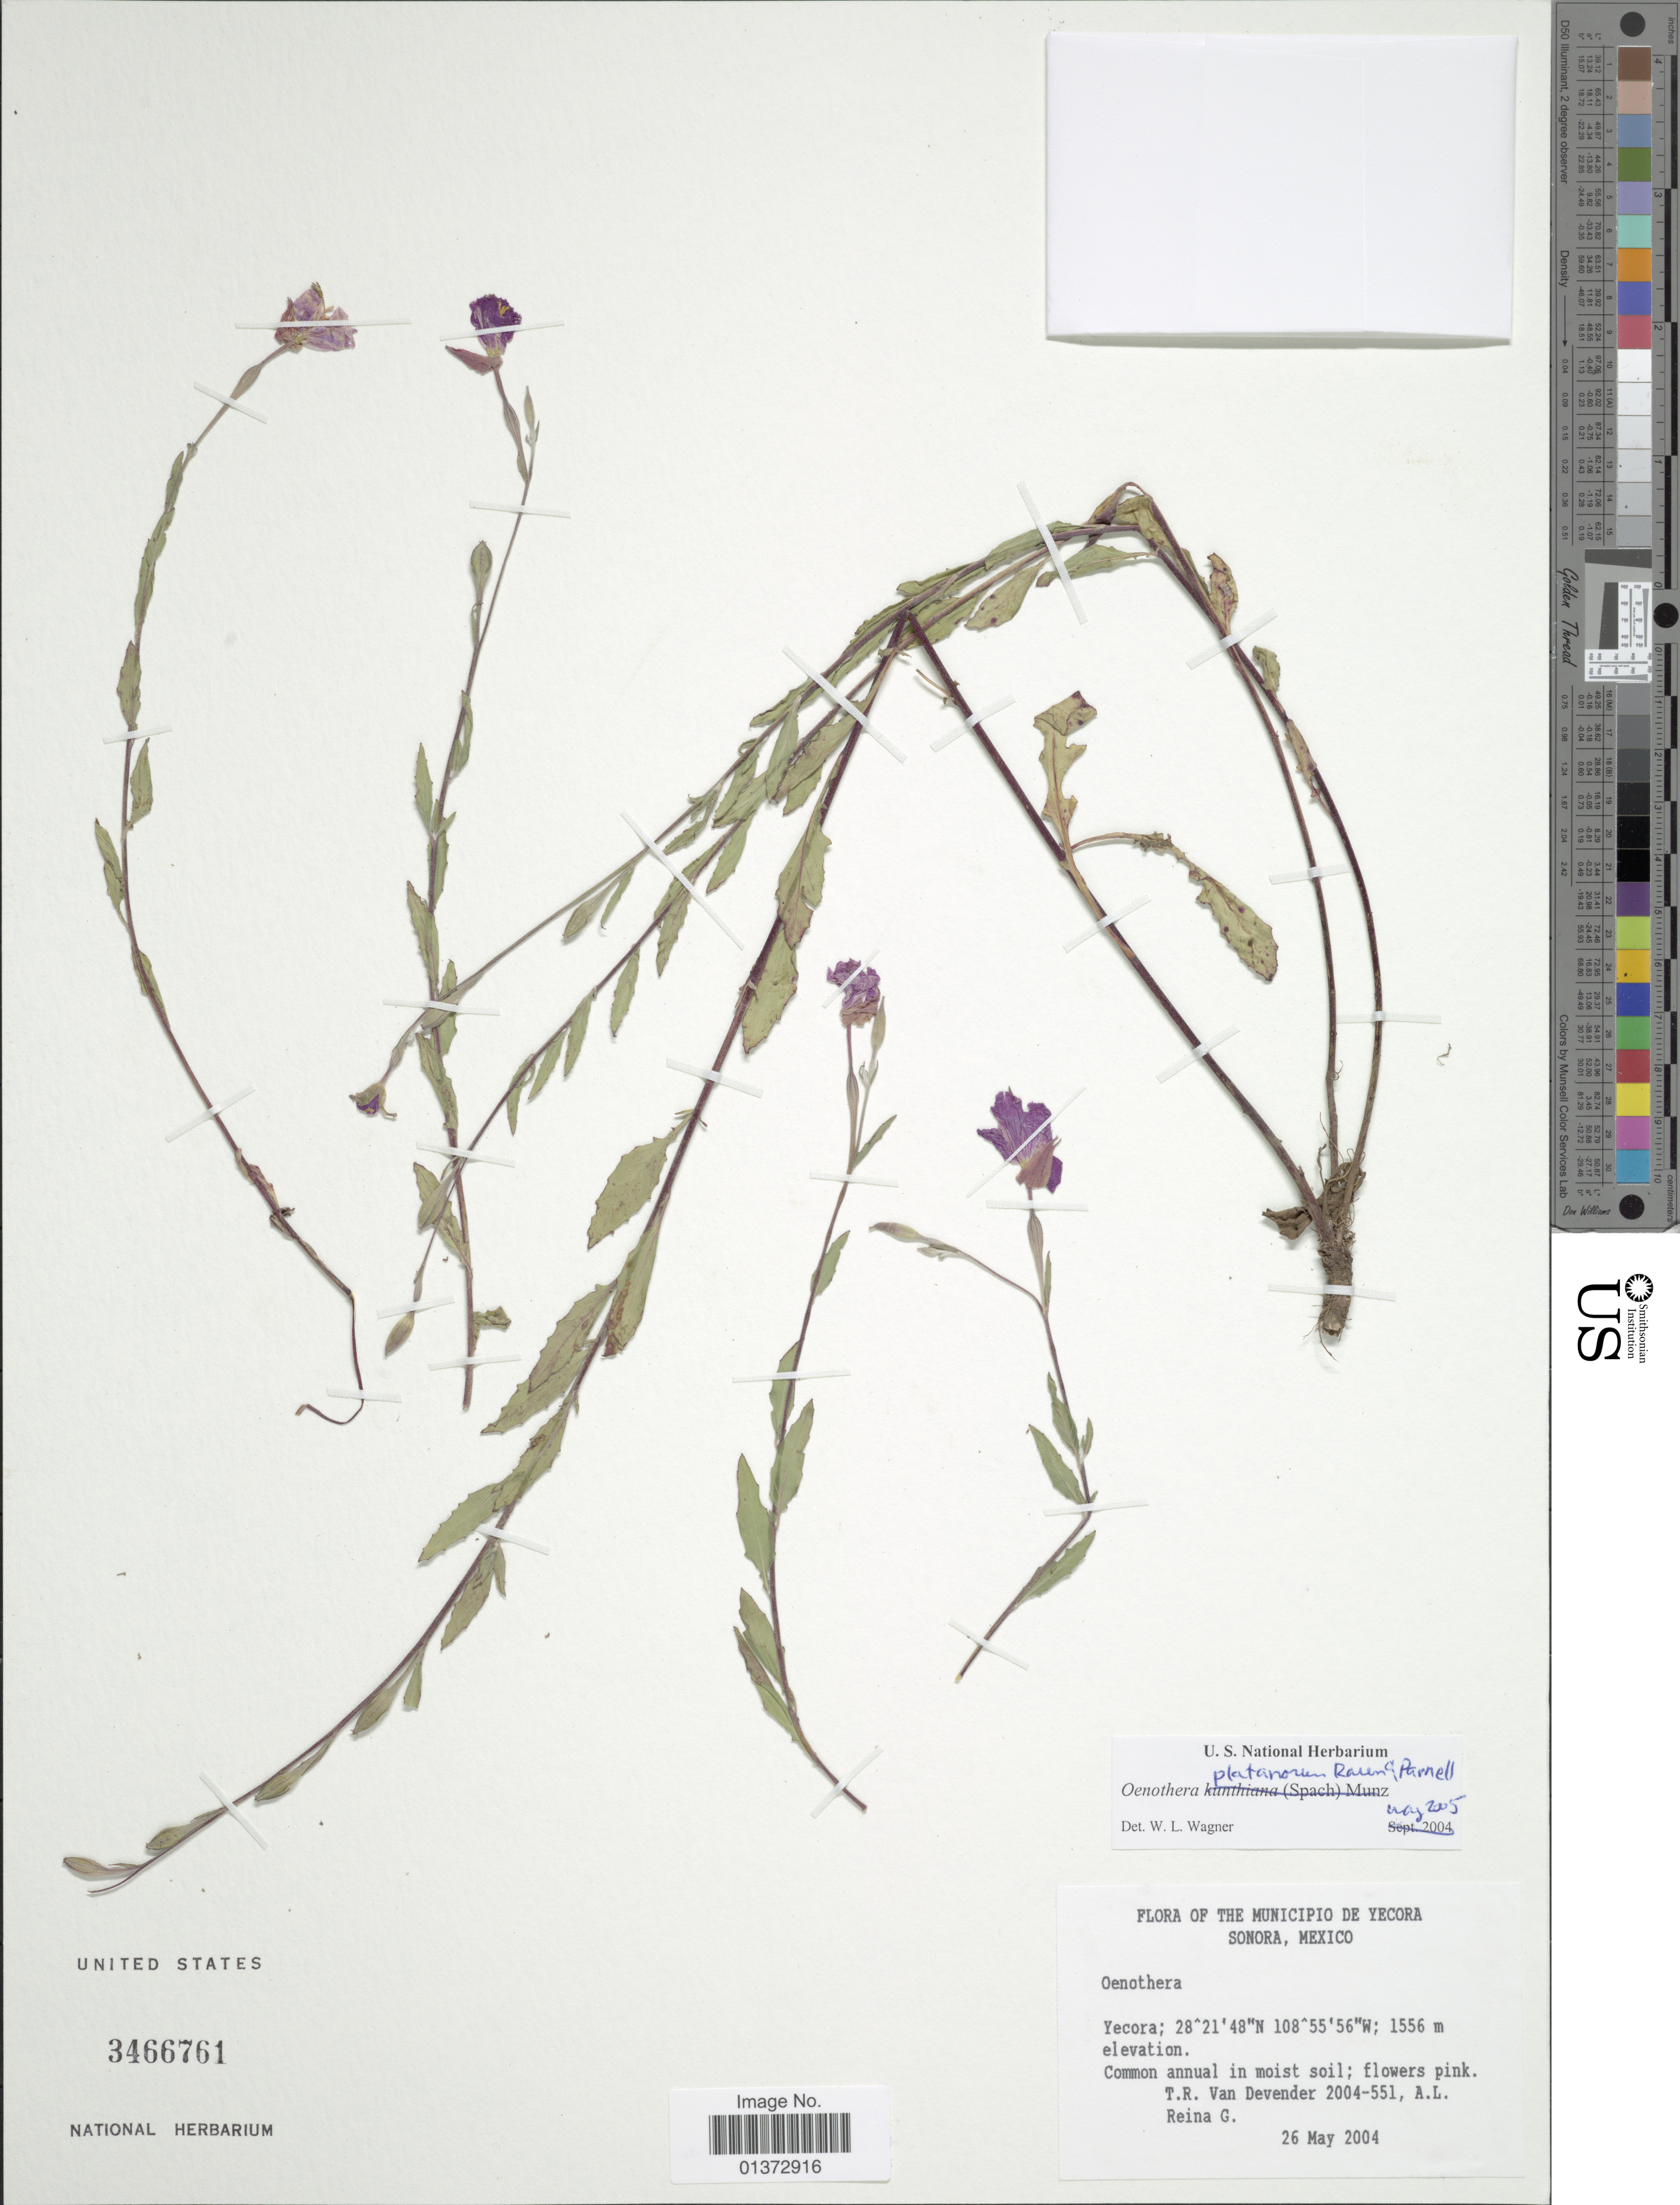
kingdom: Plantae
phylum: Tracheophyta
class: Magnoliopsida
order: Myrtales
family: Onagraceae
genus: Oenothera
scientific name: Oenothera platanorum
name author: P.H. Raven & D.R. Parn.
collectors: T. R. Van Devender & A. L. Reina G.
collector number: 2004-551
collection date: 2004-05-26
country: Mexico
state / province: Sonora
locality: Municipio de Yecora, Yecora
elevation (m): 1556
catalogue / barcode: US 3466761